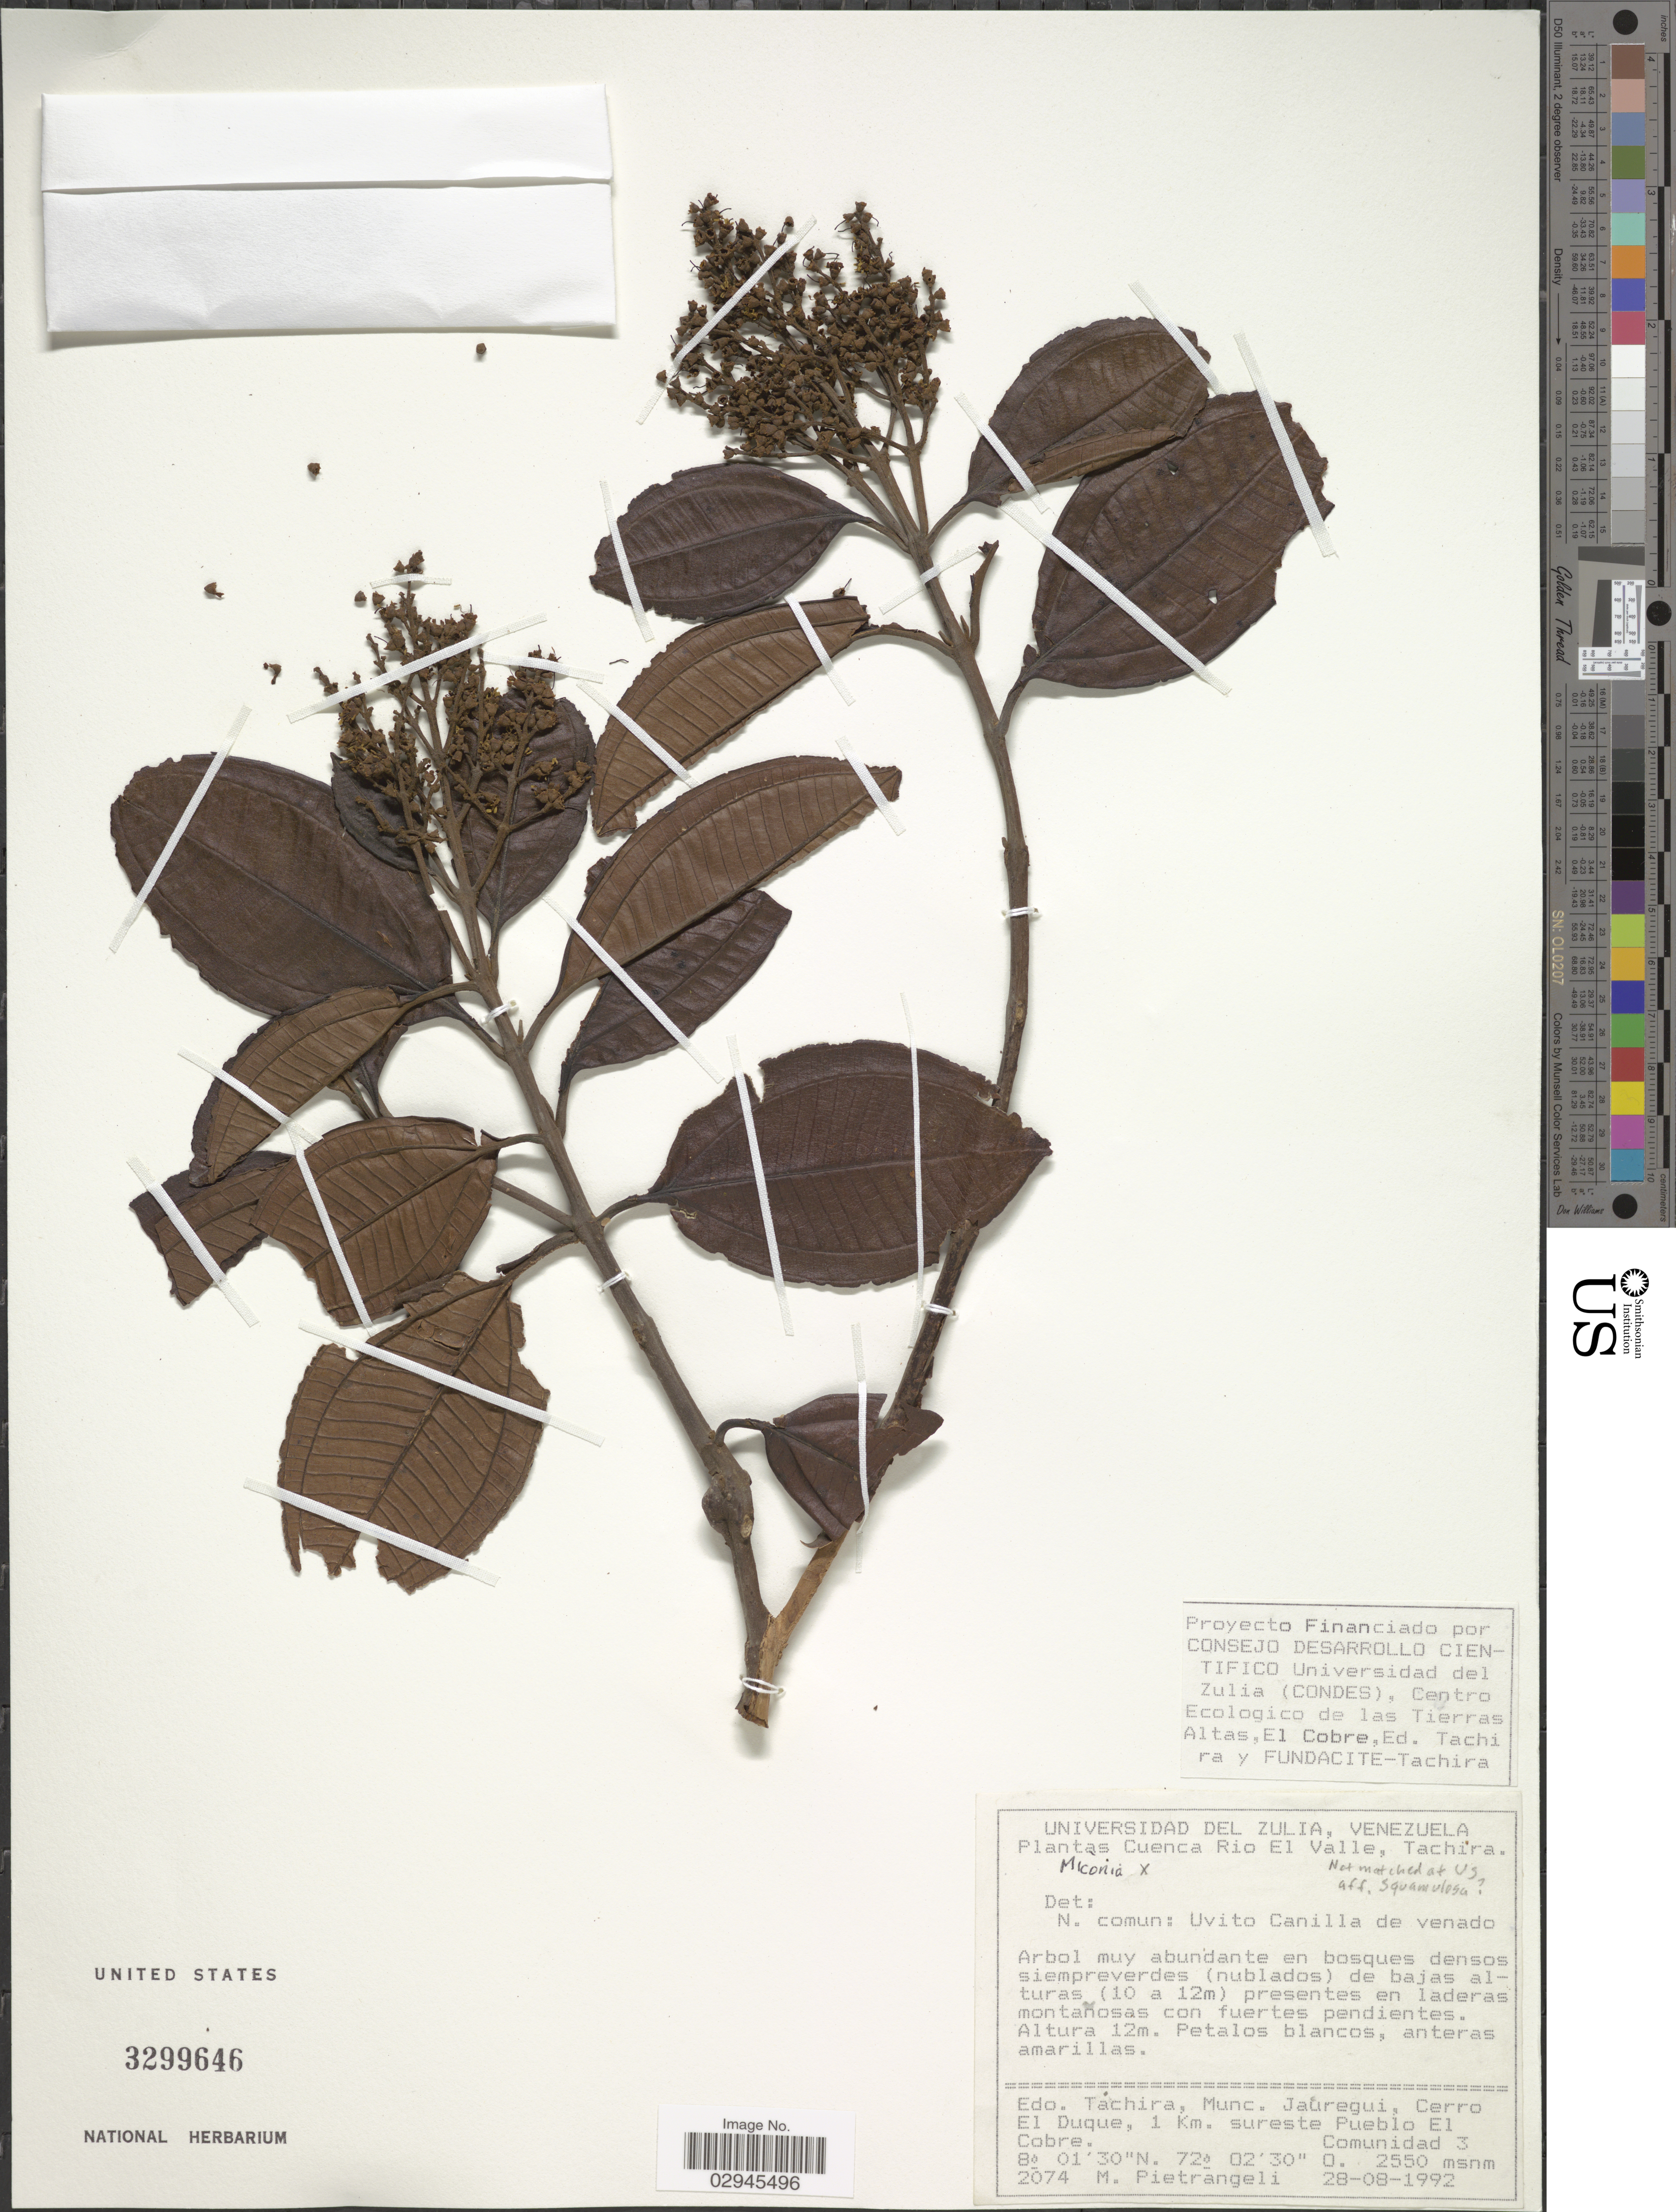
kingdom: Plantae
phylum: Tracheophyta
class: Magnoliopsida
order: Myrtales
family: Melastomataceae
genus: Miconia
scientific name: Miconia sp.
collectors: M. Pietrangeli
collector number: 2074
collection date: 1992-08-28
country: Venezuela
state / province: Tachira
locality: Munc. Jauregui, Cerro El Duque, 1 Km. sureste Pueblo El Cobre. Comunidad 3.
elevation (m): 2550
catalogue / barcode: US 3299646